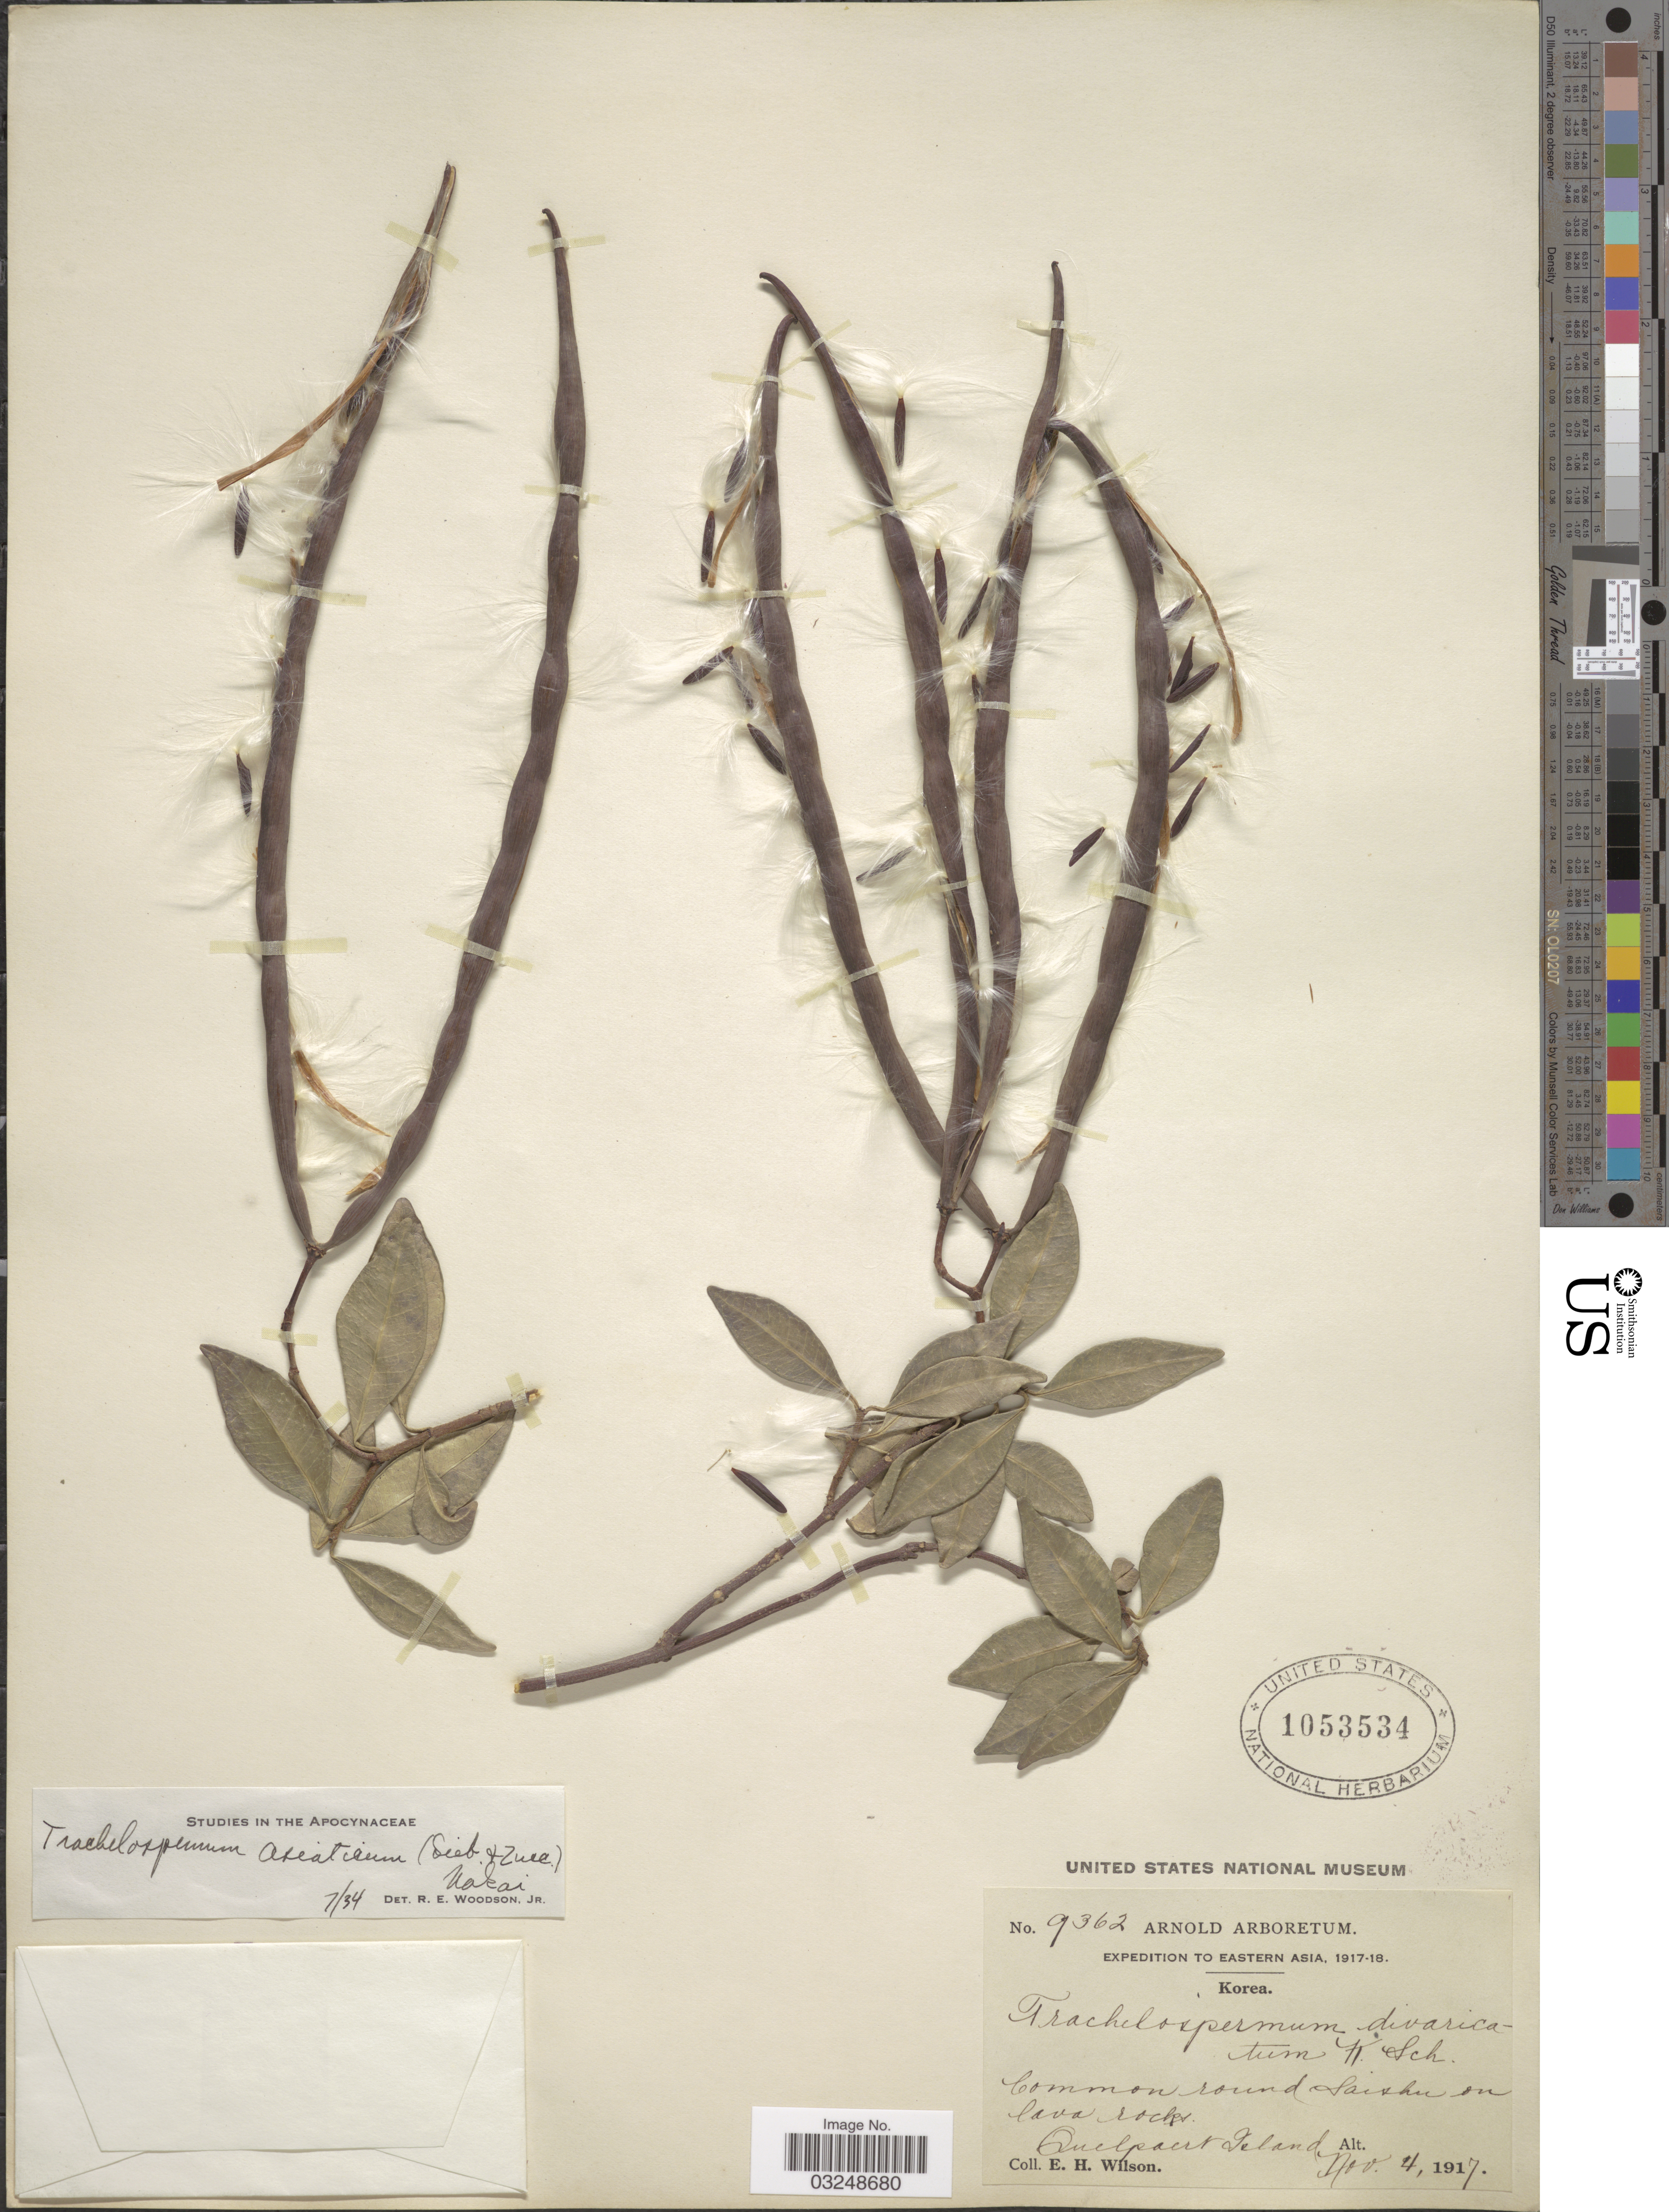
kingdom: Plantae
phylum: Tracheophyta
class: Magnoliopsida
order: Gentianales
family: Apocynaceae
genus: Trachelospermum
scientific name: Trachelospermum asiaticum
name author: (Siebold & Zucc.) Nakai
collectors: E. Wilson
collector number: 9362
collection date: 1917-11-04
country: South Korea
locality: Eastern Asia, Common round Saishu on lava rocks. Quelpaert Island.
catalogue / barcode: US 1053534